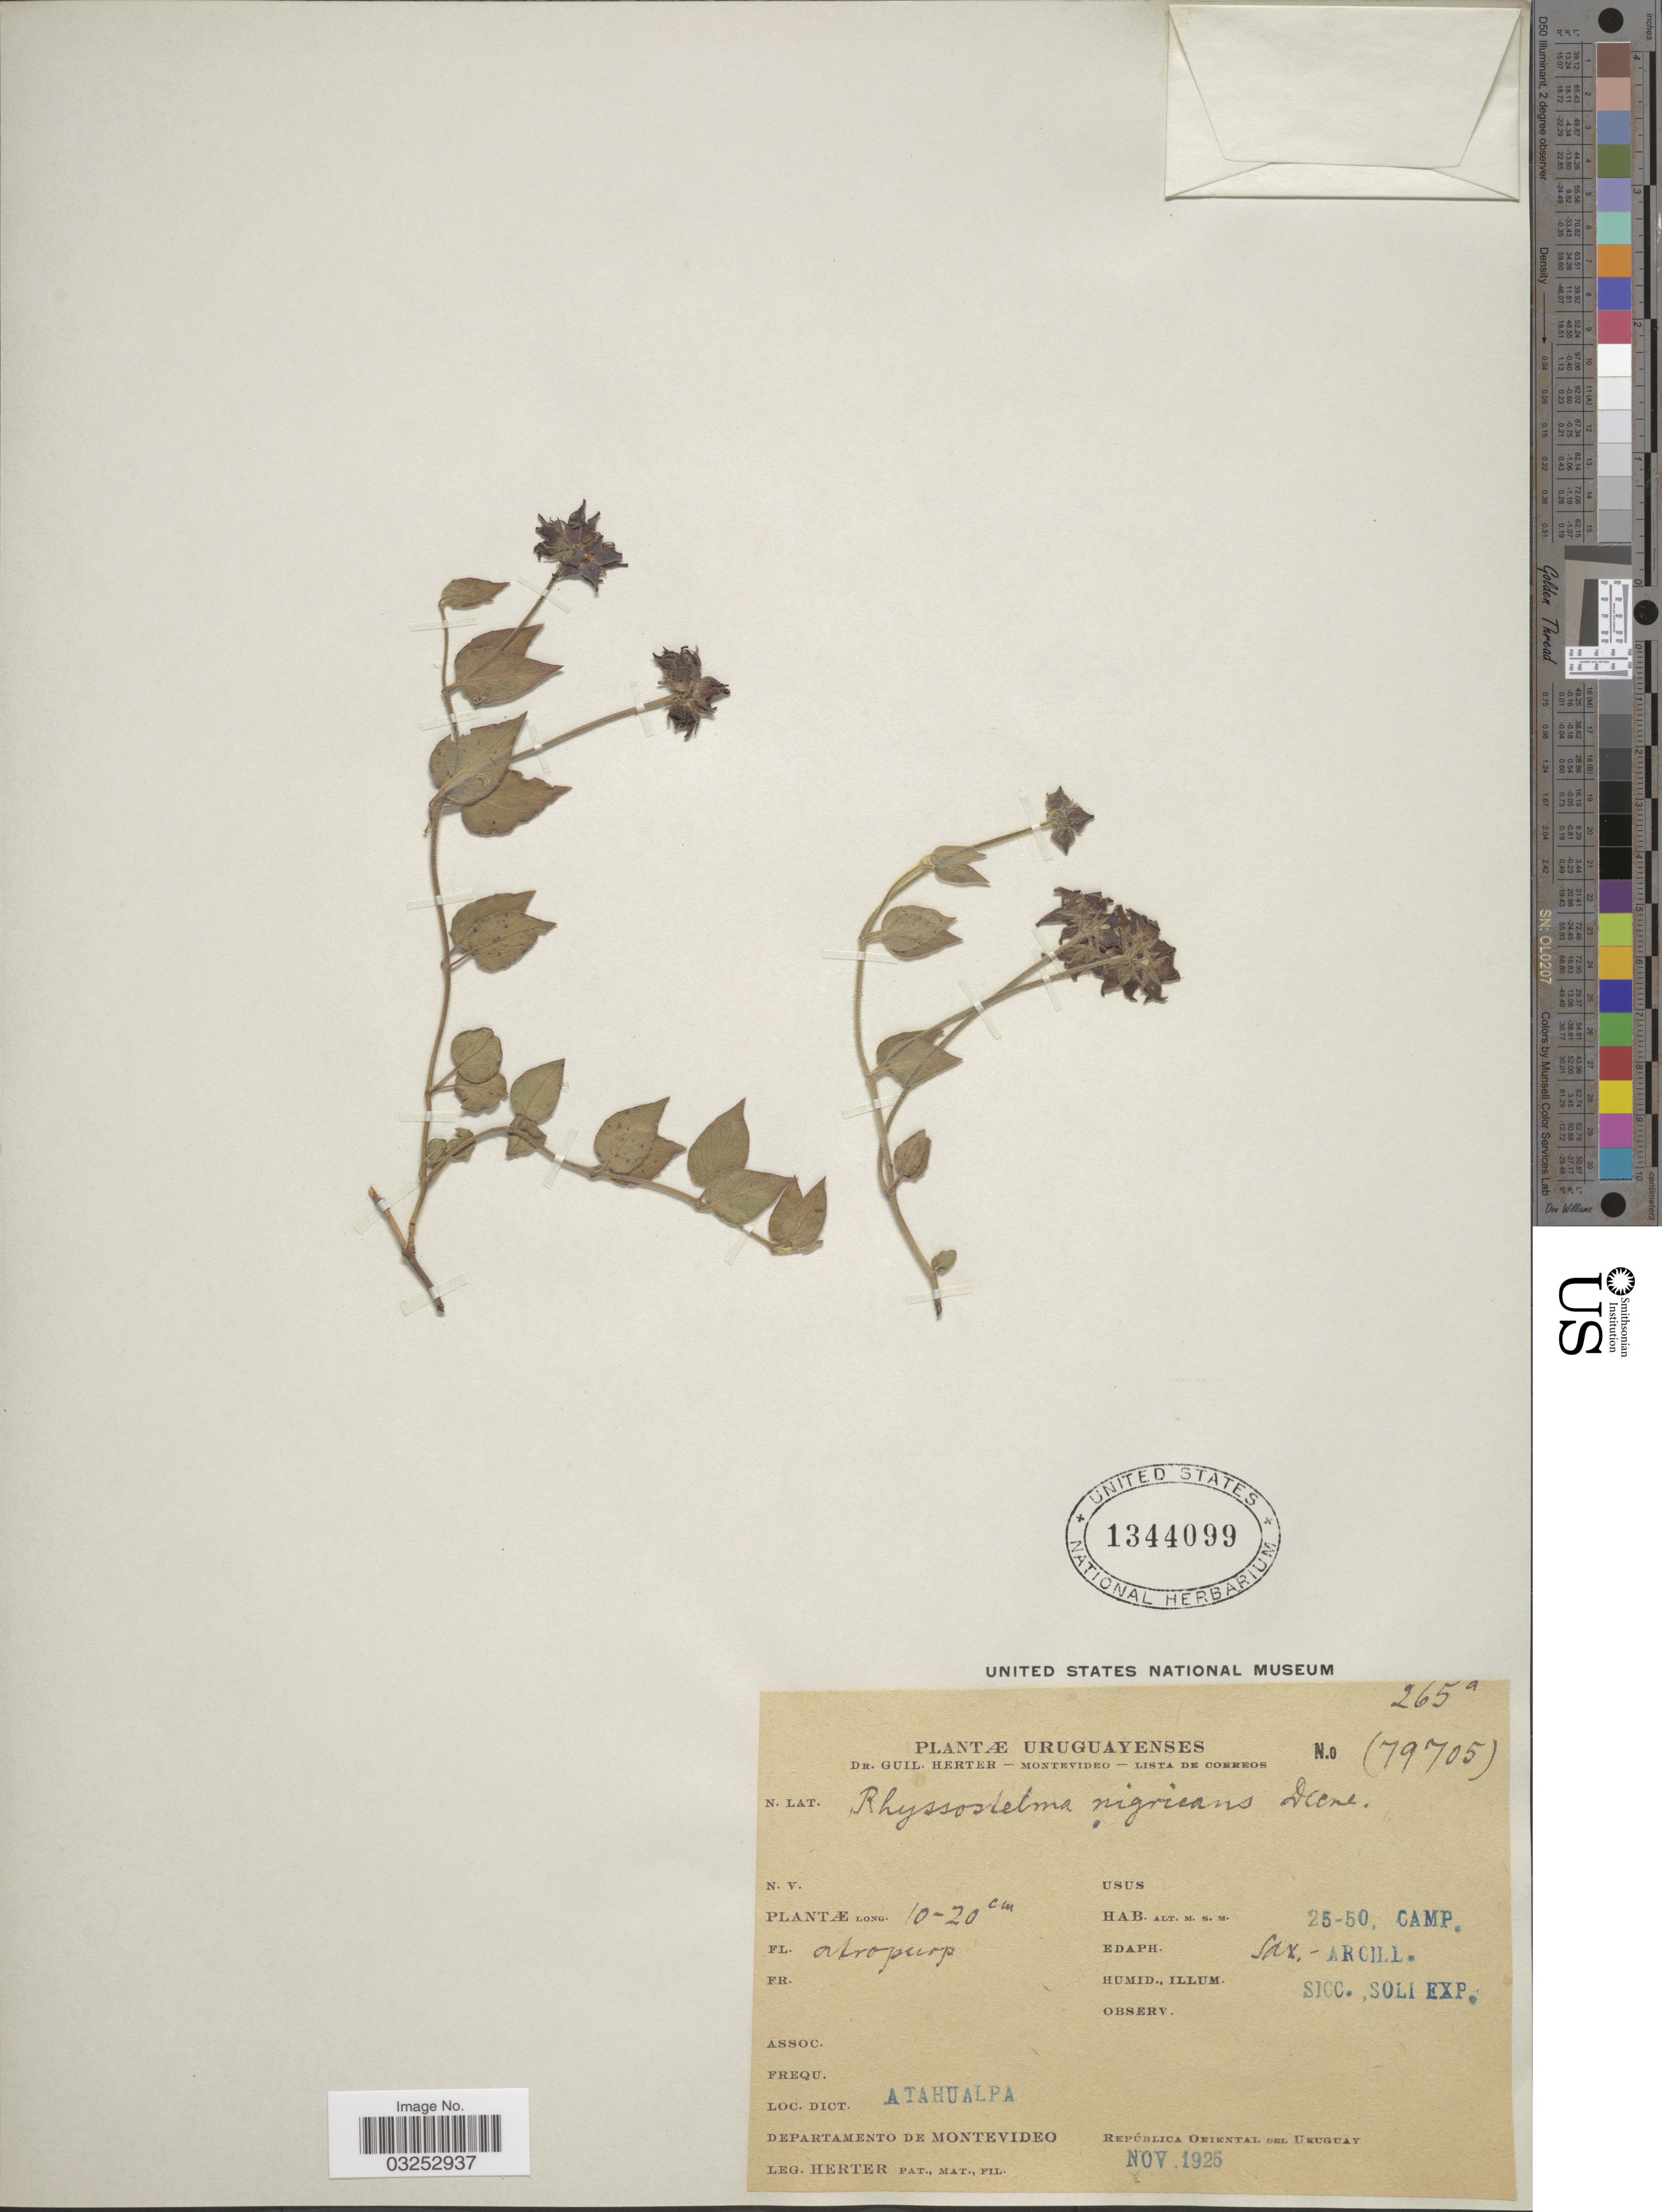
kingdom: Plantae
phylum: Tracheophyta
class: Magnoliopsida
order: Gentianales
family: Apocynaceae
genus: Rhyssostelma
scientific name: Rhyssostelma nigricans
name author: Decne.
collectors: G. Herter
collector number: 79705/265a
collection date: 1925-11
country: Uruguay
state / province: Montevideo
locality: Atahualpa, Departamento De Montevideo.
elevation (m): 25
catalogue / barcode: US 1344099